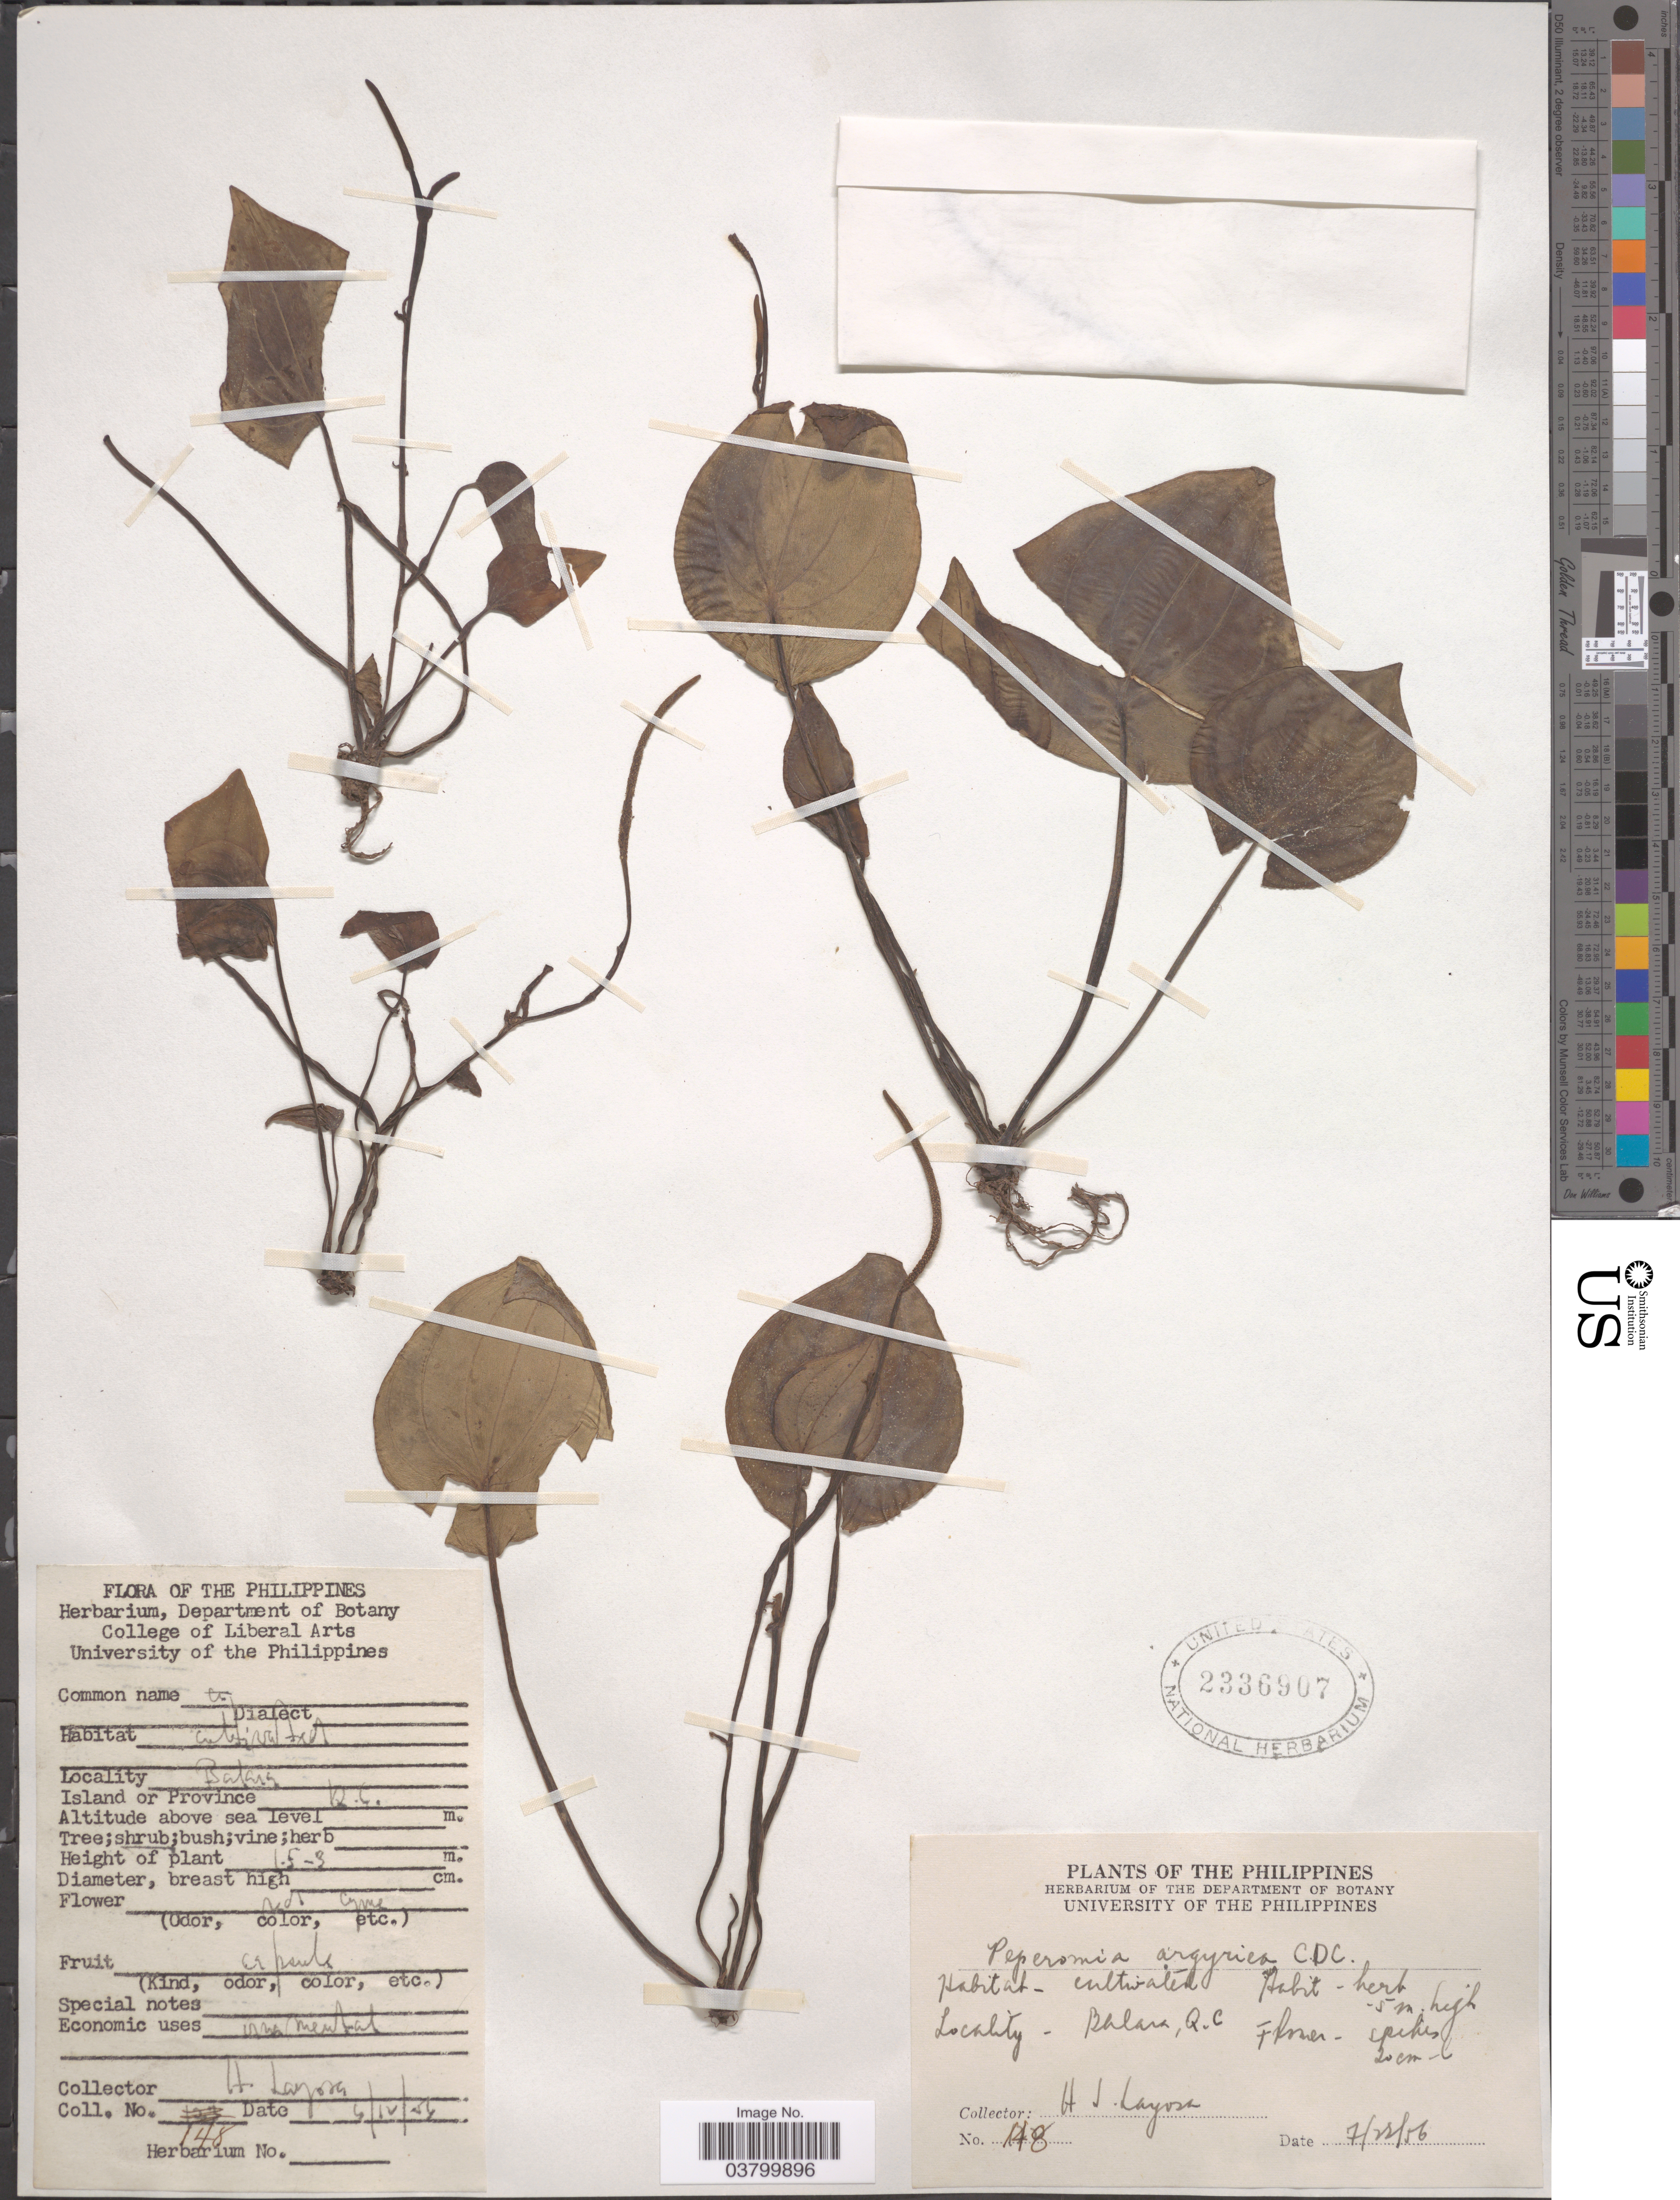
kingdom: Plantae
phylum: Tracheophyta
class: Magnoliopsida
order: Piperales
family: Piperaceae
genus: Peperomia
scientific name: Peperomia argyreia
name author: (Hook. f.) É. Morren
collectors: H. Layosa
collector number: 148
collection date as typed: Transcribed d/m/y: 22/7/56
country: Philippines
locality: Balara, Q. C. Island or Province Q. C.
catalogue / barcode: US 2336907